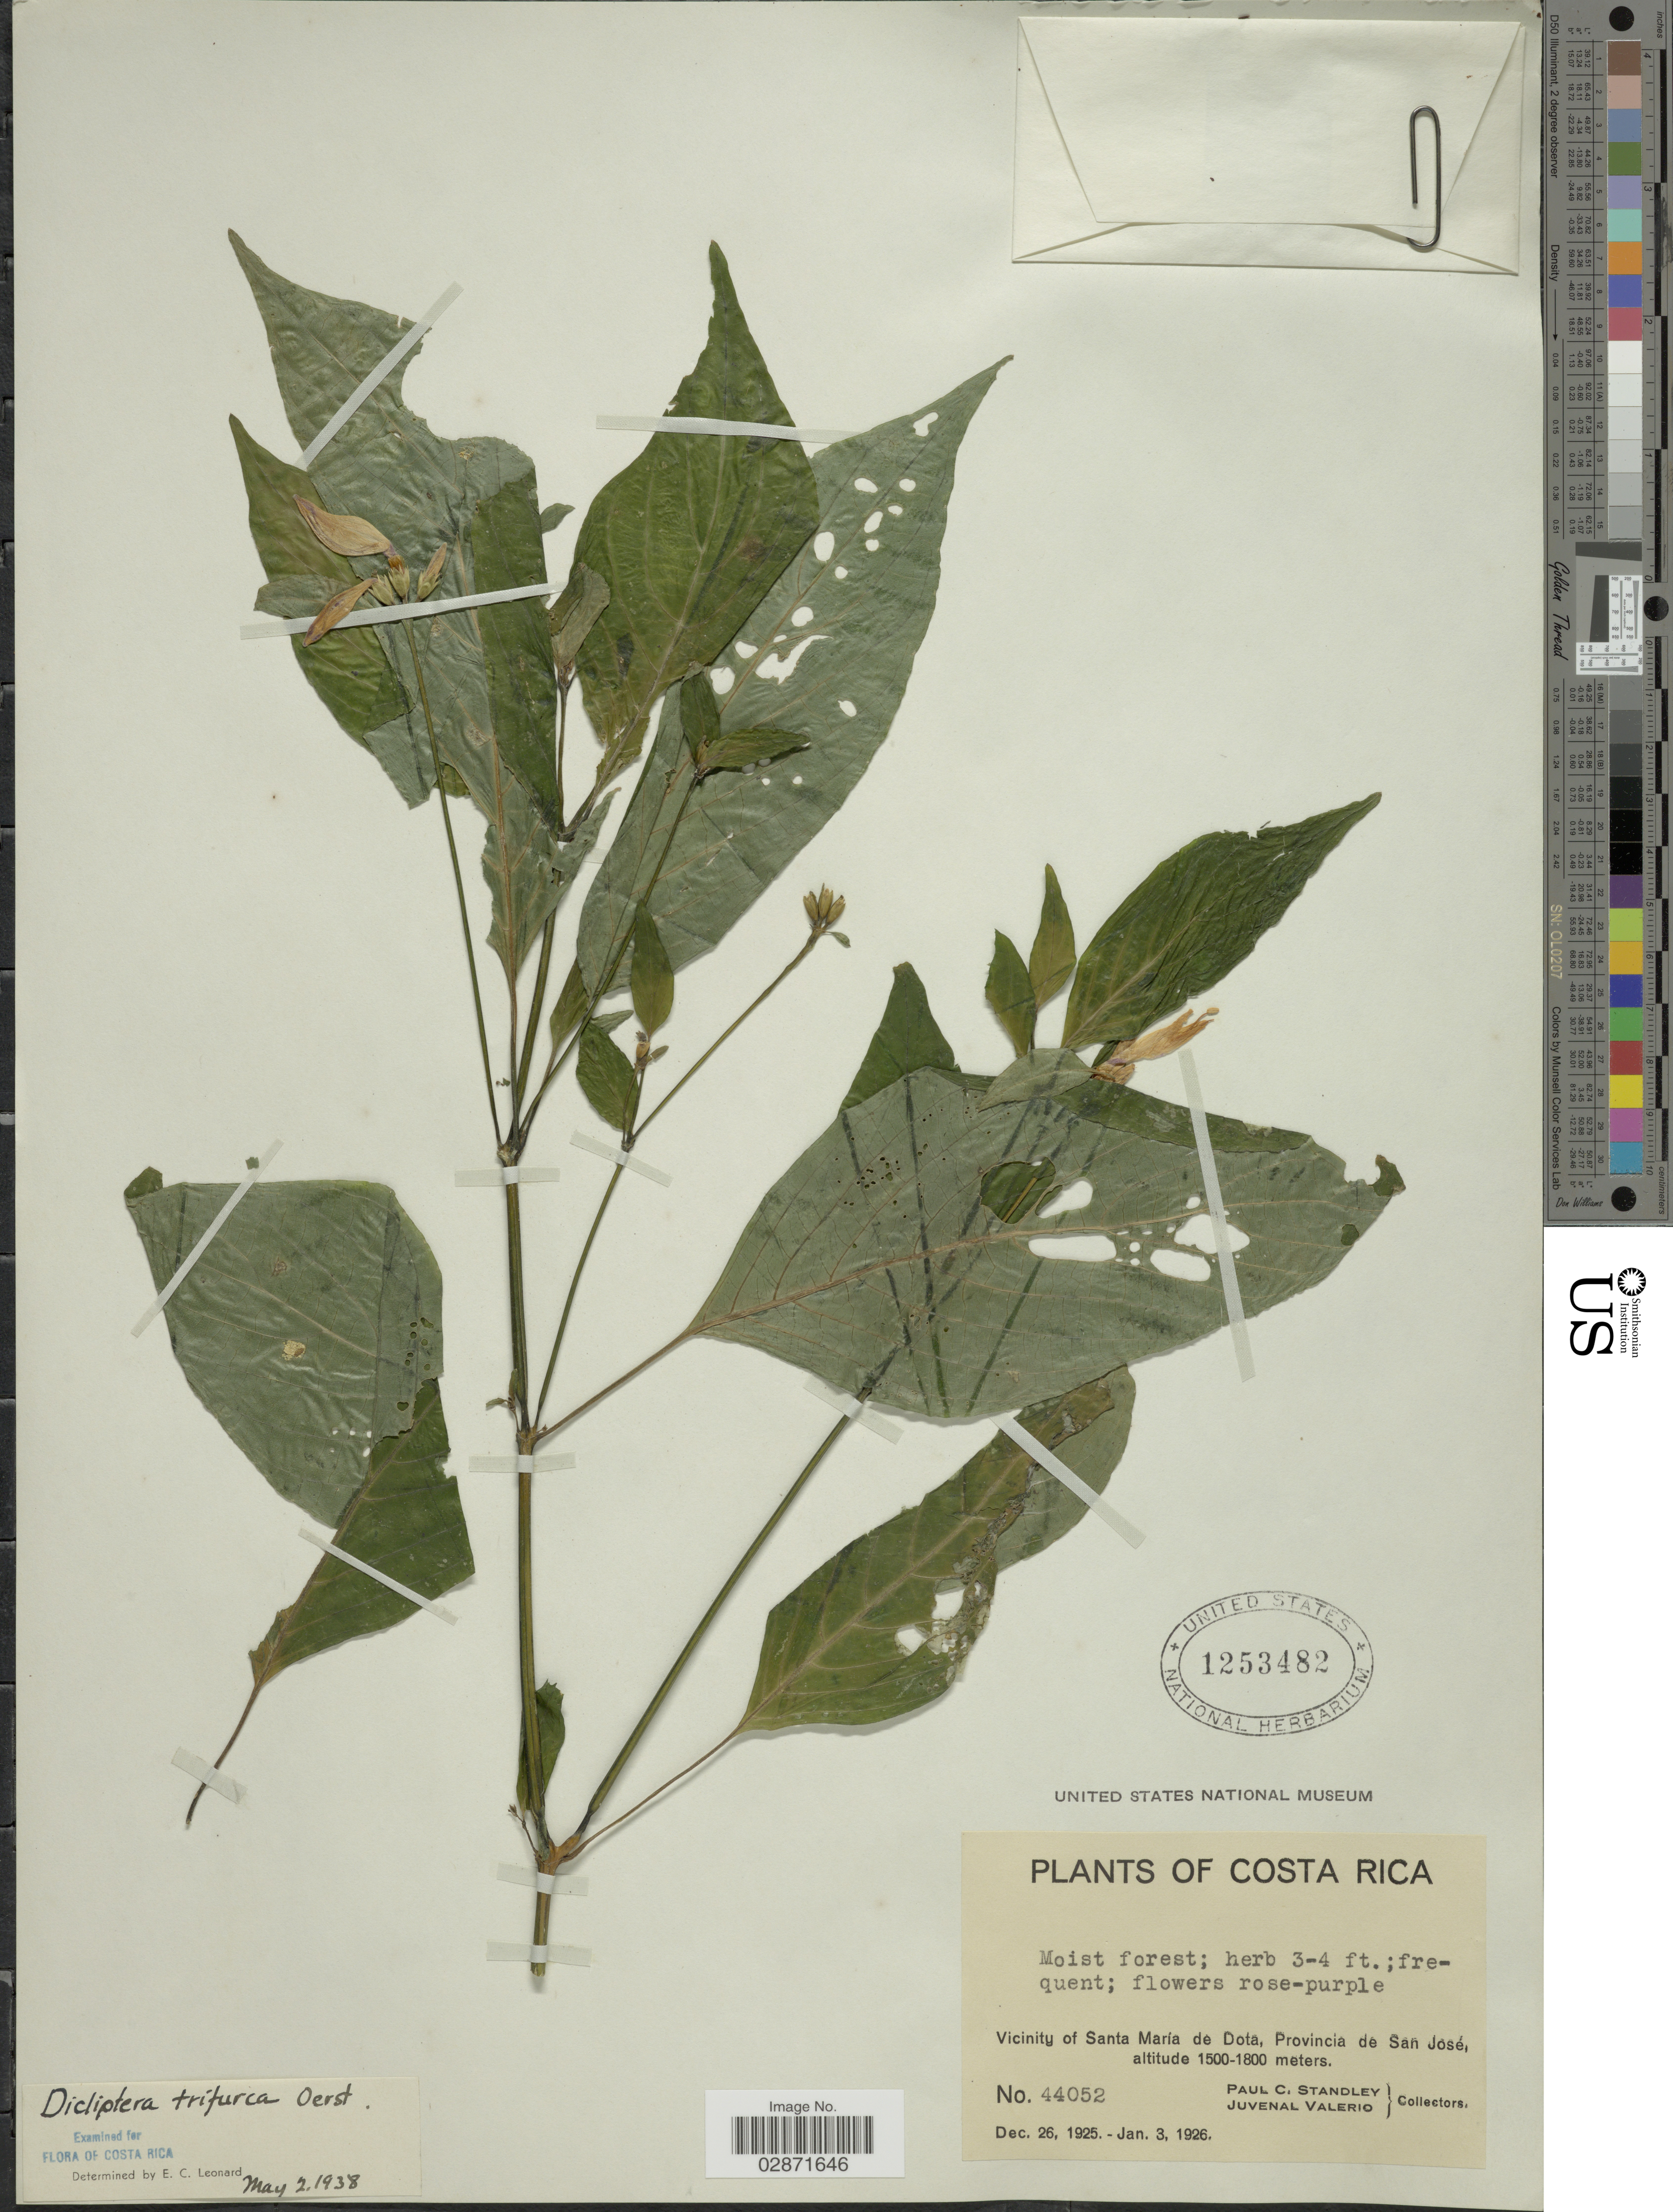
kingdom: Plantae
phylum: Tracheophyta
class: Magnoliopsida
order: Lamiales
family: Acanthaceae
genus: Dicliptera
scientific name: Dicliptera trifurca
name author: Oerst.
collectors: P. C. Standley & J. Valerio R.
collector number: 44052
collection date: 1925-12-26/1926-01-03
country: Costa Rica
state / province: San José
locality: Vicinity of Santa María de Dota, Provincia de San José.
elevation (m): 1500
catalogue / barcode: US 1253482